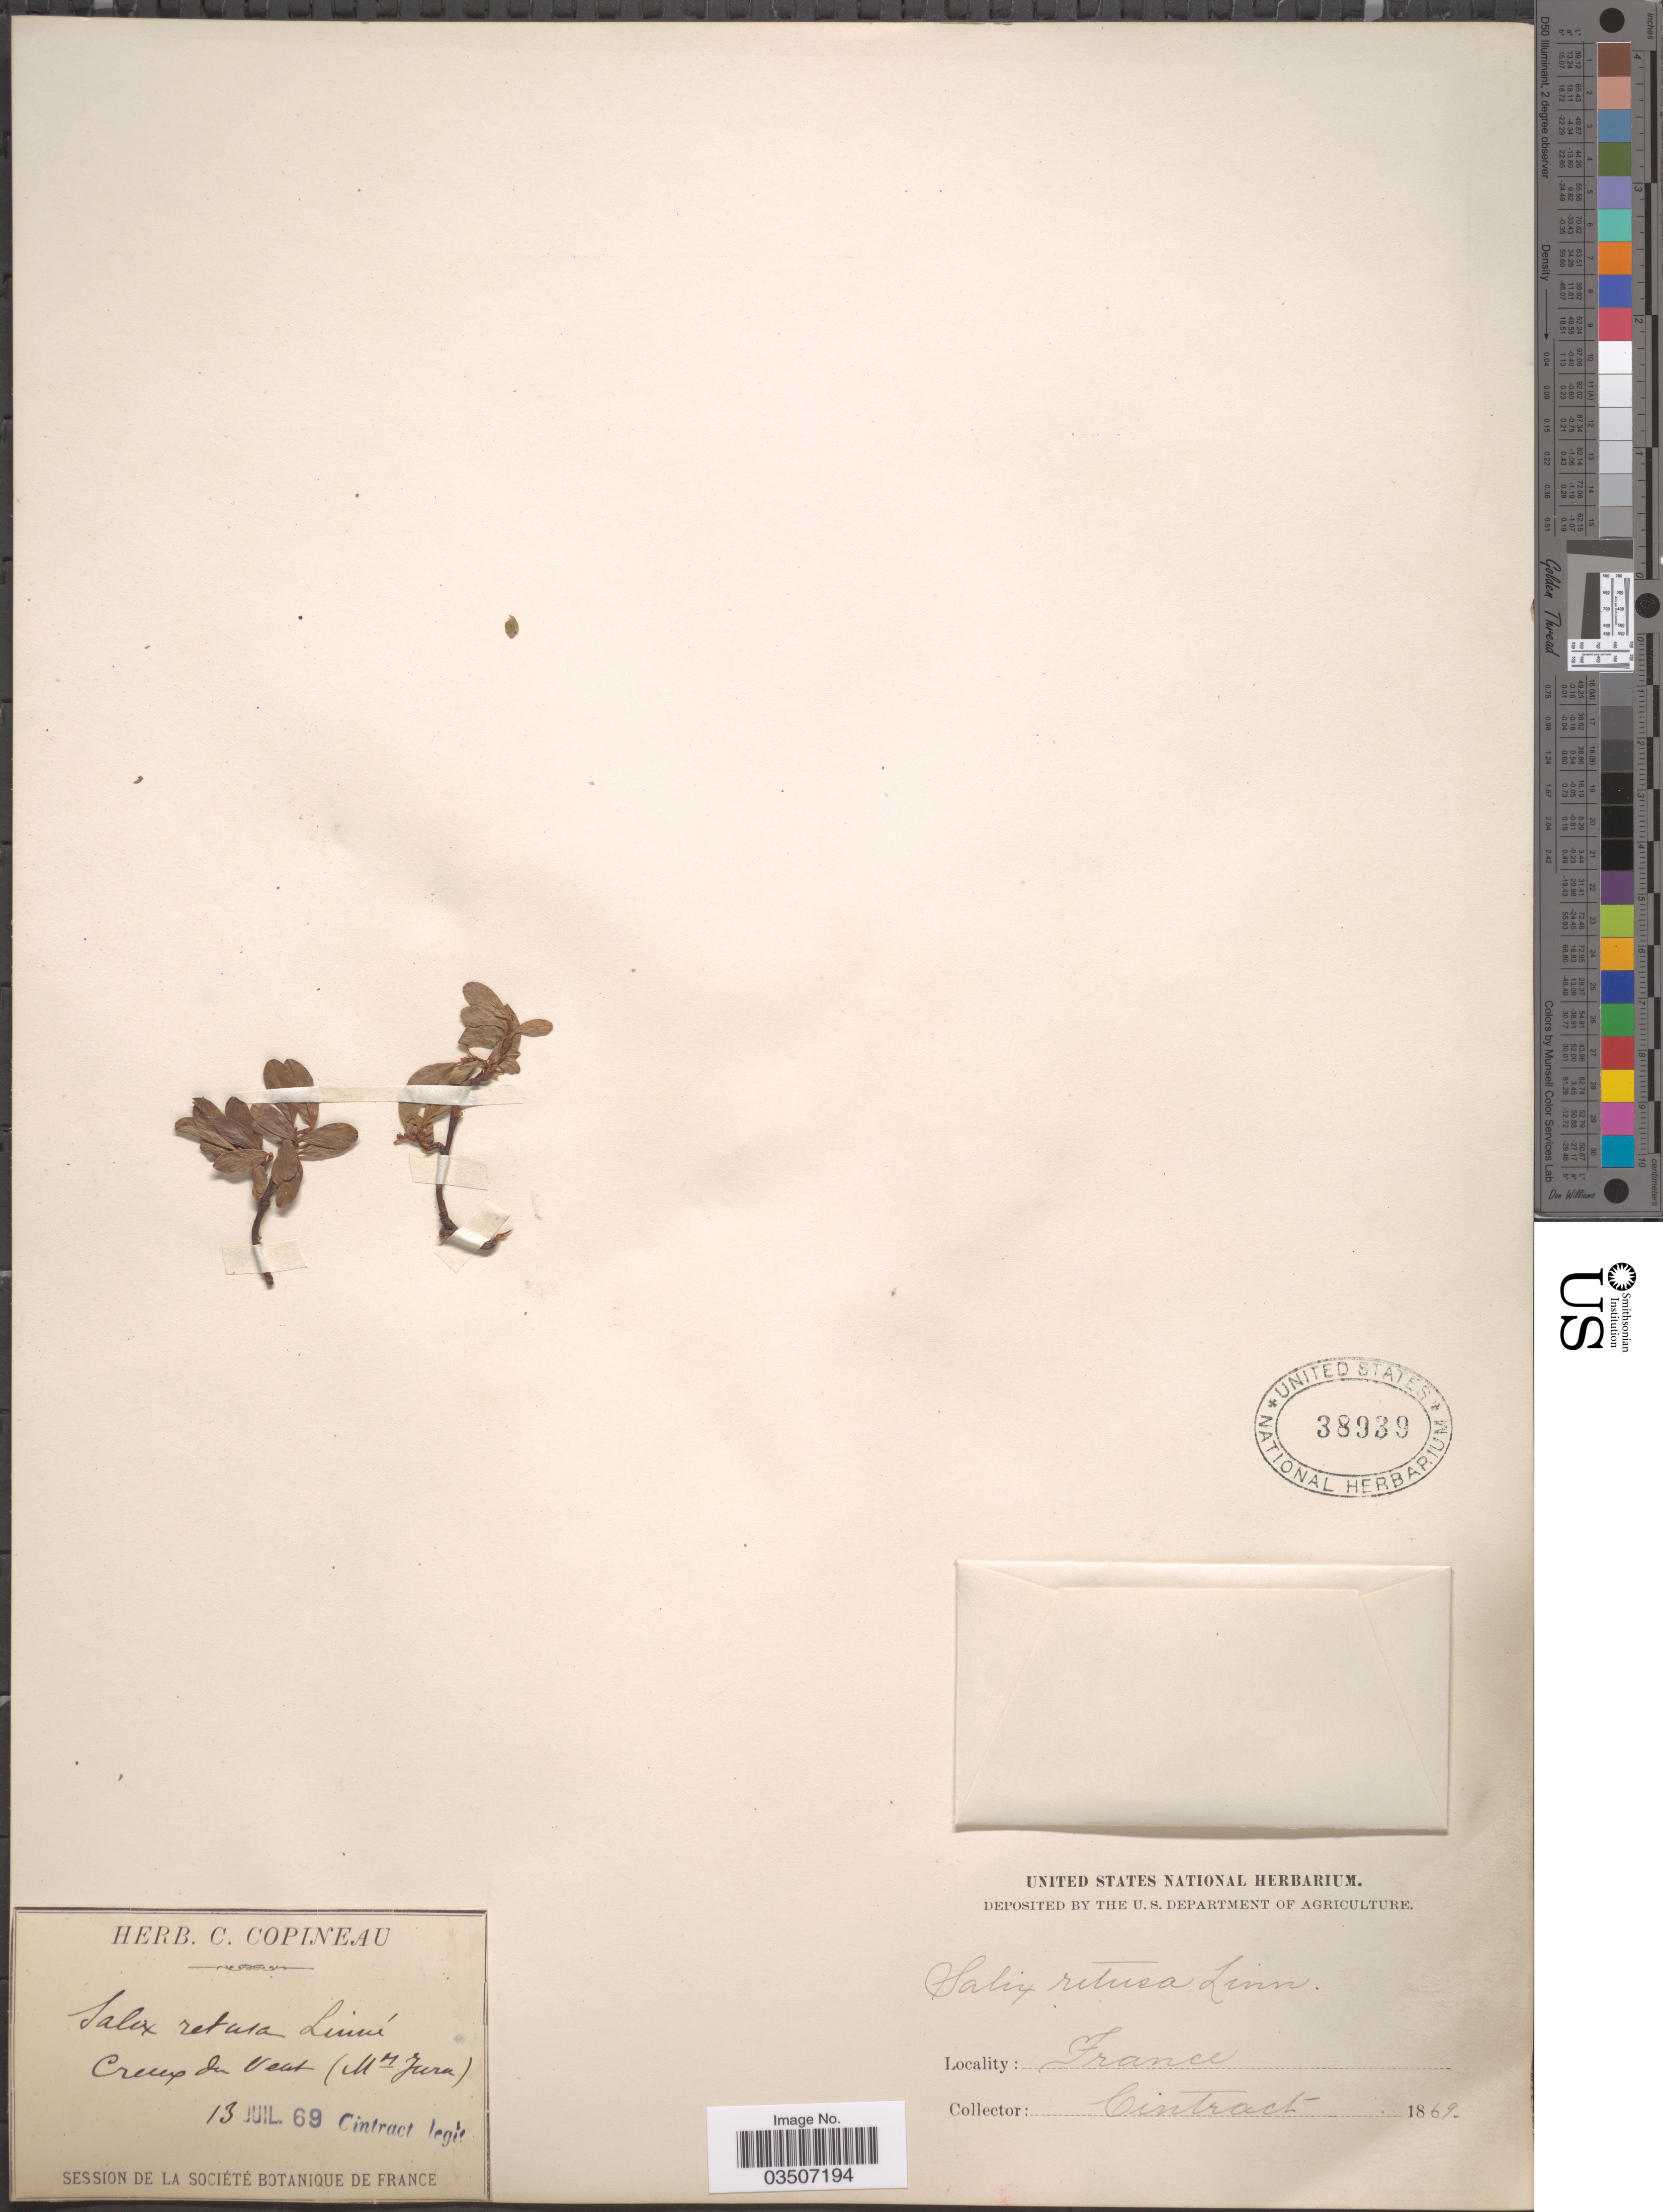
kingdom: Plantae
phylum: Tracheophyta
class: Magnoliopsida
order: Malpighiales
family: Salicaceae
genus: Salix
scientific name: Salix retusa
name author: L.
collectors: Cintract, --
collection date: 1869-07-13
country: France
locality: Creux de Vent. (Mt. Jura).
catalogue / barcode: US 38939